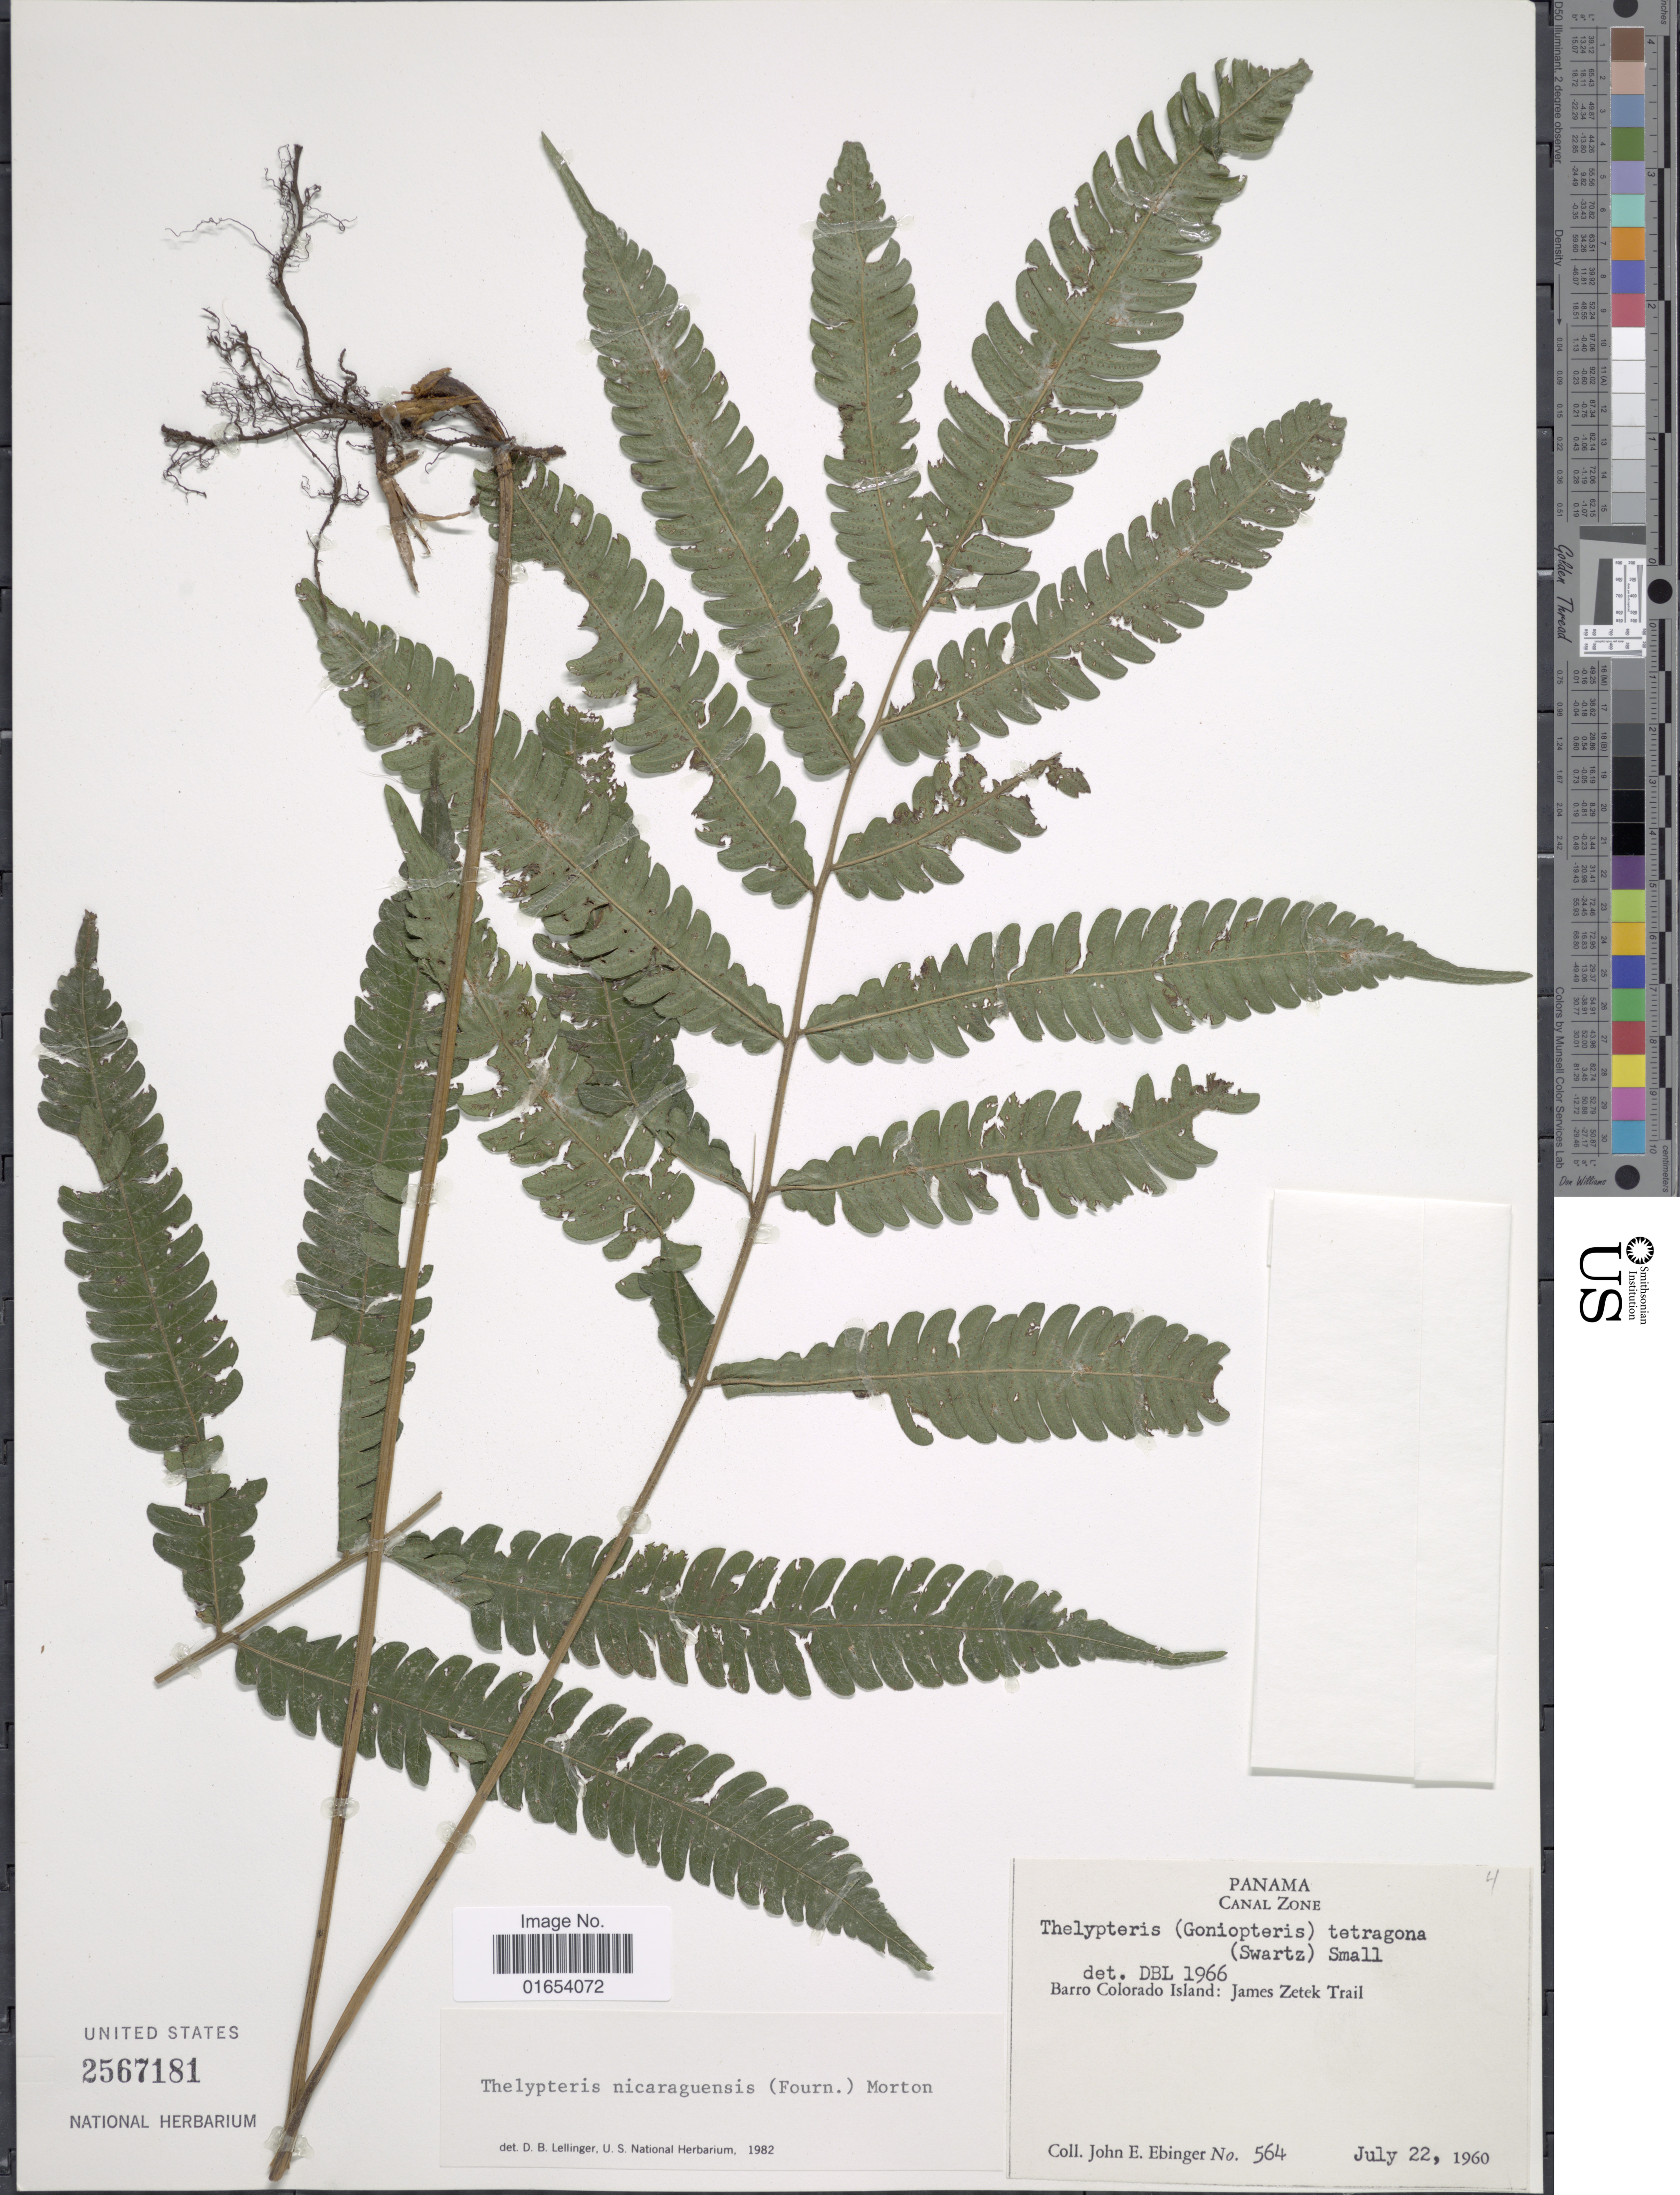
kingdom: Plantae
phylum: Tracheophyta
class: Polypodiopsida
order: Polypodiales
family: Thelypteridaceae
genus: Goniopteris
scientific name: Goniopteris nicaraguensis (C. Chr.) comb. nov., ined 2015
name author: (C. Chr.)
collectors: J. Ebinger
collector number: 564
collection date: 1960-07-22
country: Panama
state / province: Panamá Oeste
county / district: Canal Zone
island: Barro Colorado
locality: Canal Zone, Panama, Barro Colorado Island: James Zetek Trail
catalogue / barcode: US 2567181